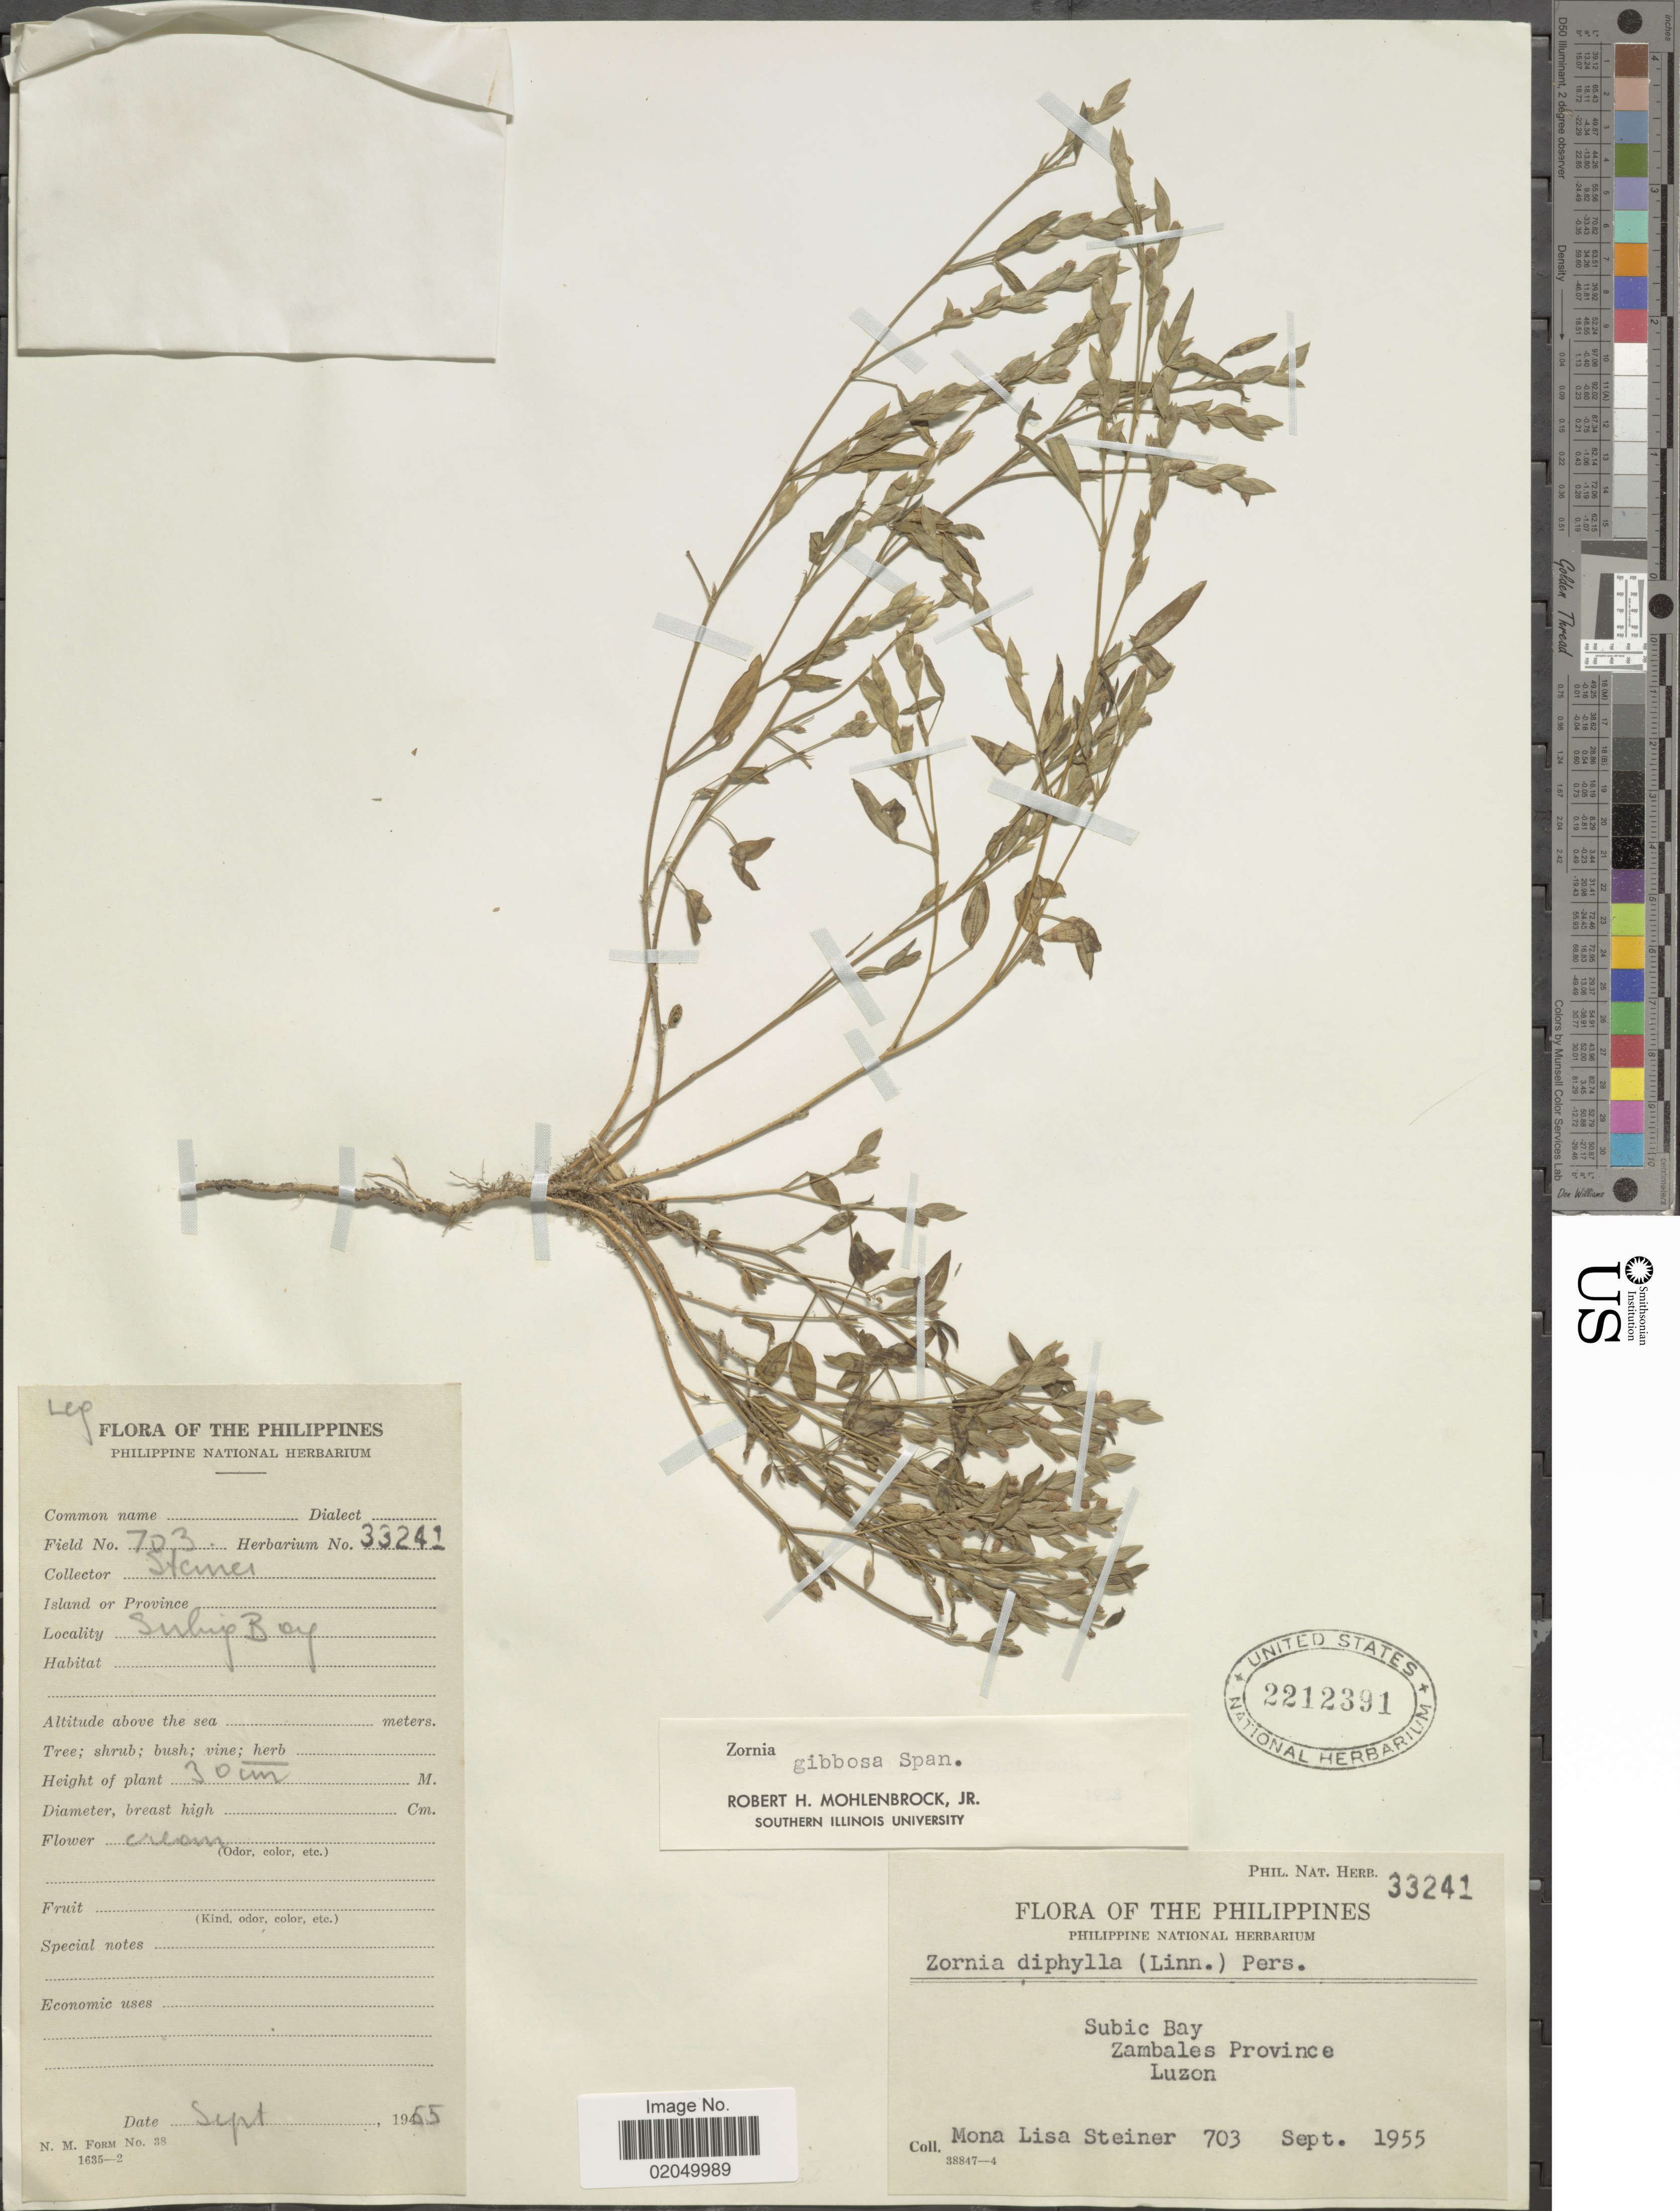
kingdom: Plantae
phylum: Tracheophyta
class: Magnoliopsida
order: Fabales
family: Fabaceae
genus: Zornia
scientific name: Zornia gibbosa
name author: Spanoghe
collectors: M. Steiner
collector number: Phil. Nat. Herb. 33241/703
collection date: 1955-09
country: Philippines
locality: Subic Bay. Zambales Province. Luzon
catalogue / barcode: US 2212391